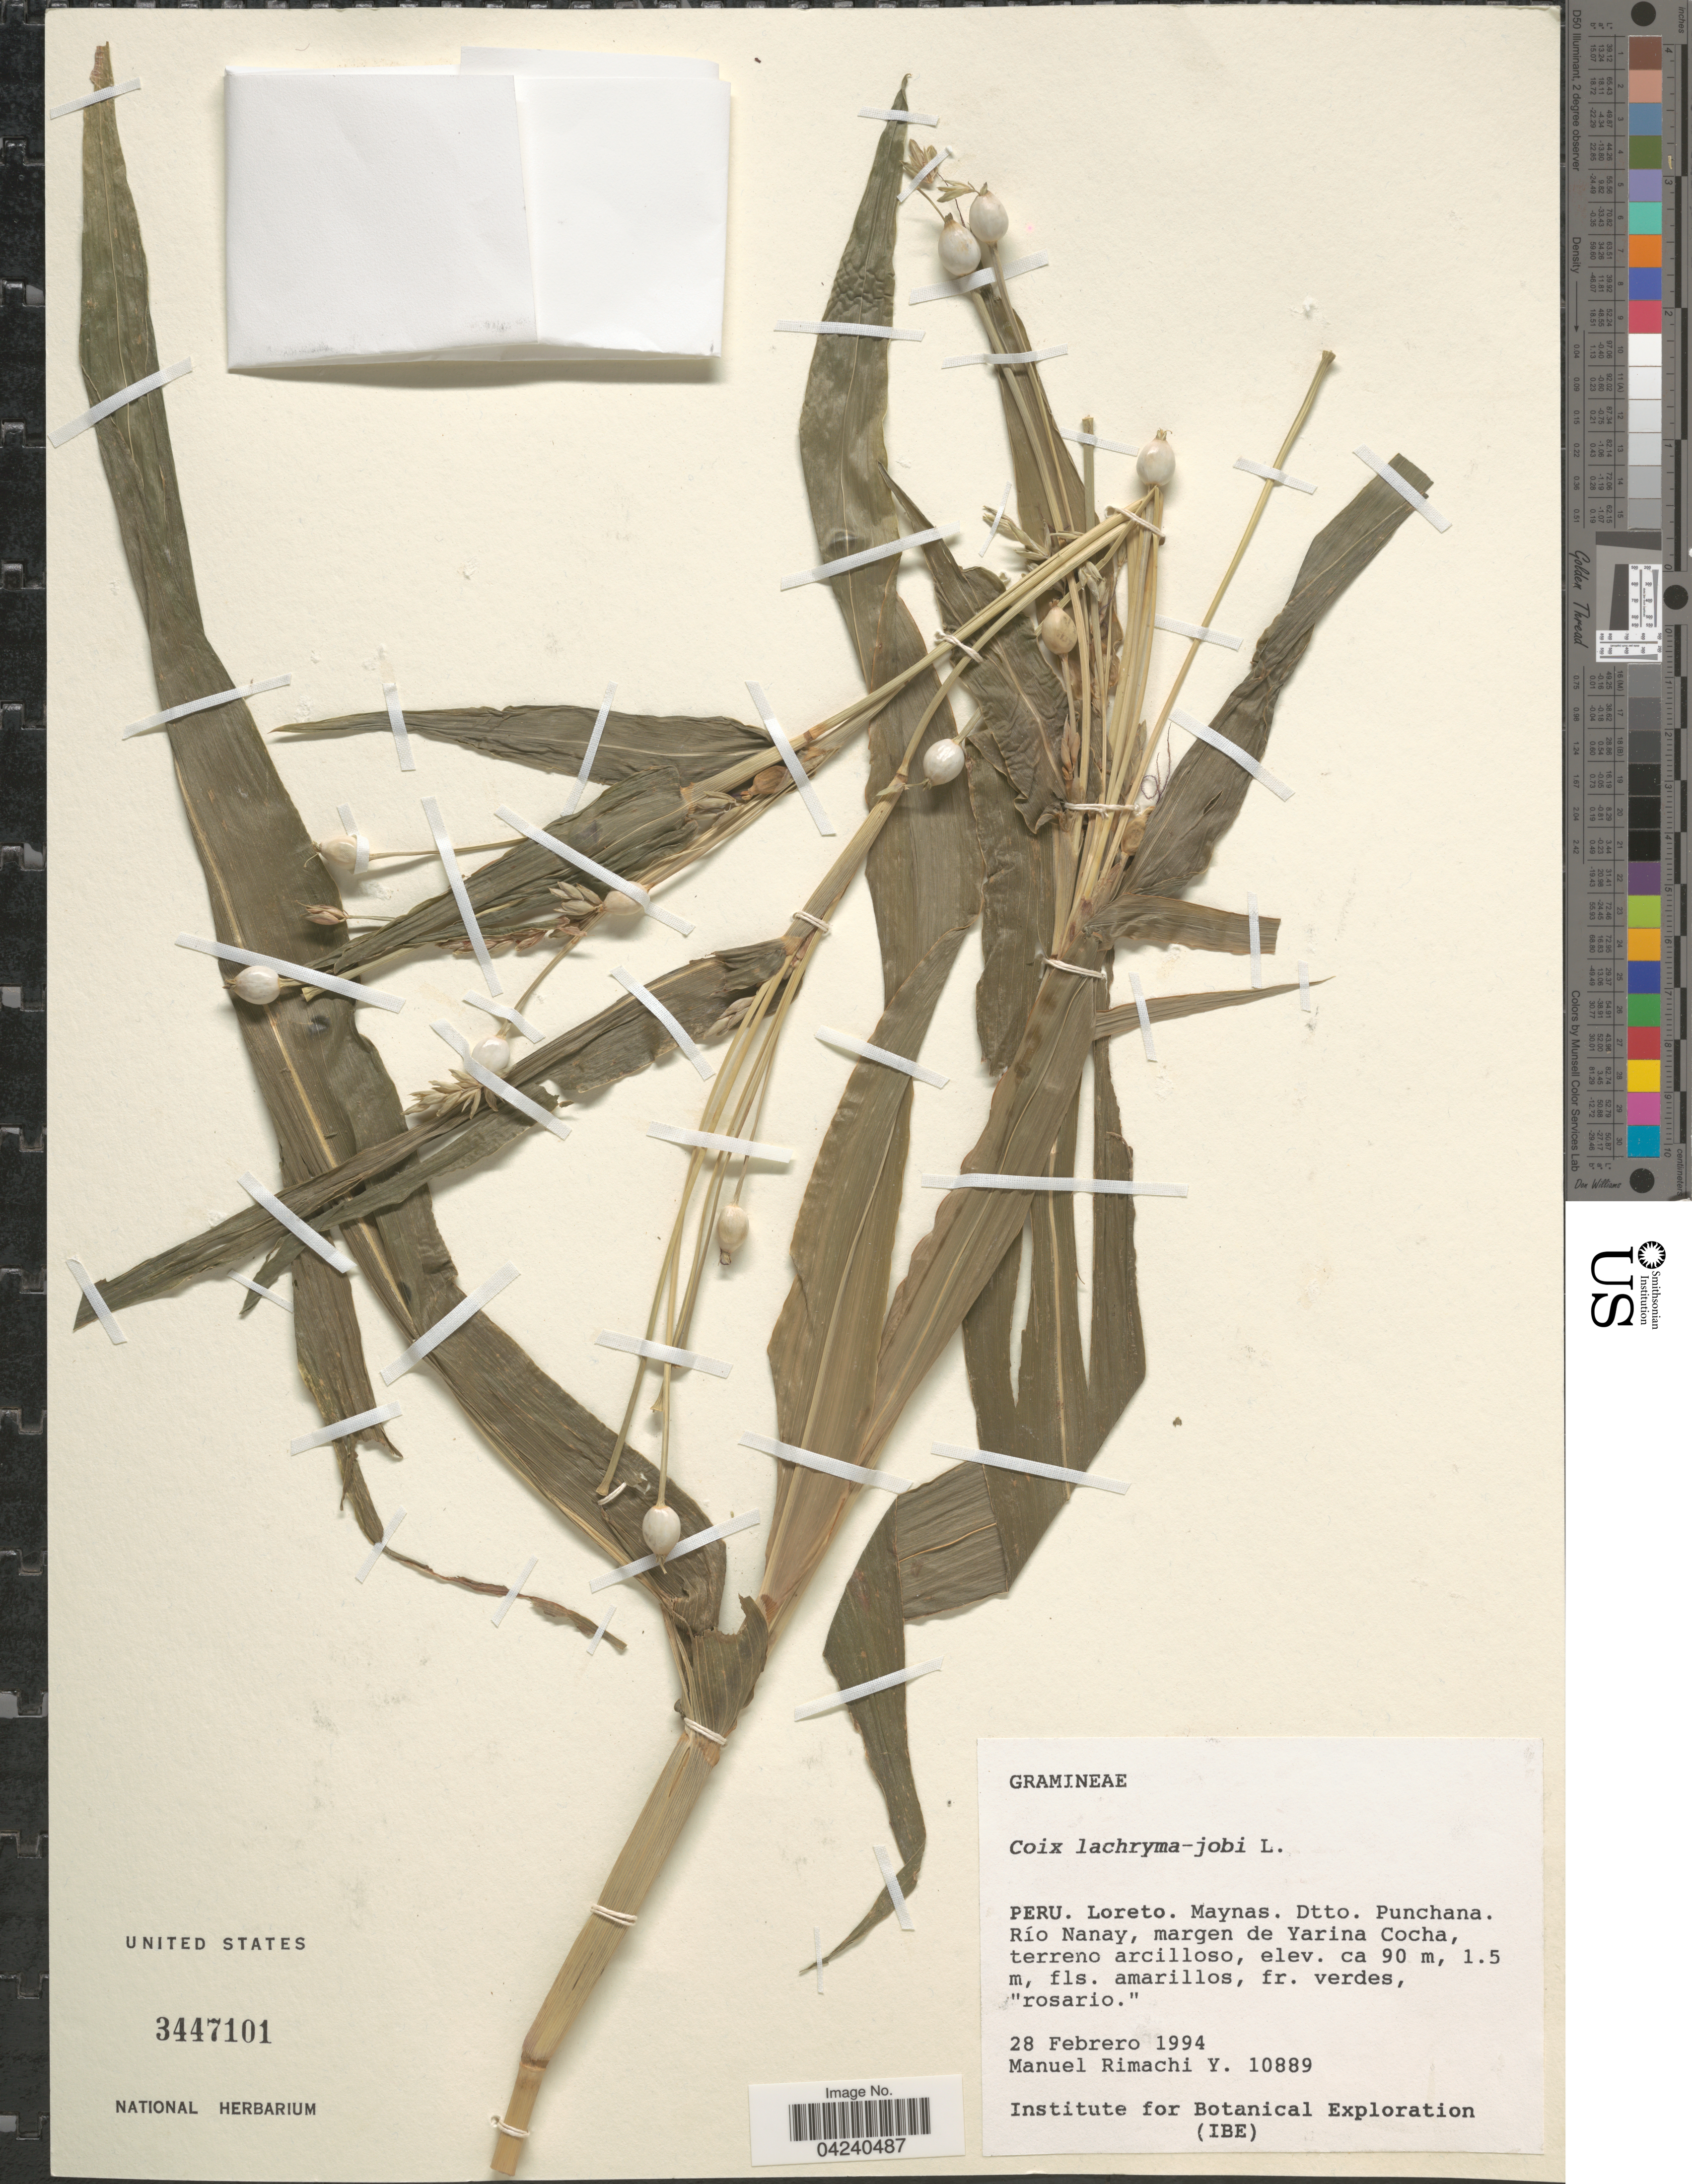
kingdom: Plantae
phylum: Tracheophyta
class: Liliopsida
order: Poales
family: Poaceae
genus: Coix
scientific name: Coix lacryma-jobi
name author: L.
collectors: M. Rimachi Y.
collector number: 10889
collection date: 1994-02-28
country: Peru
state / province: Loreto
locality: Maynas. Dtto. Punchana. Río Nanay, margen de Yarina Cocha.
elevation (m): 90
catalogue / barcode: US 3447101